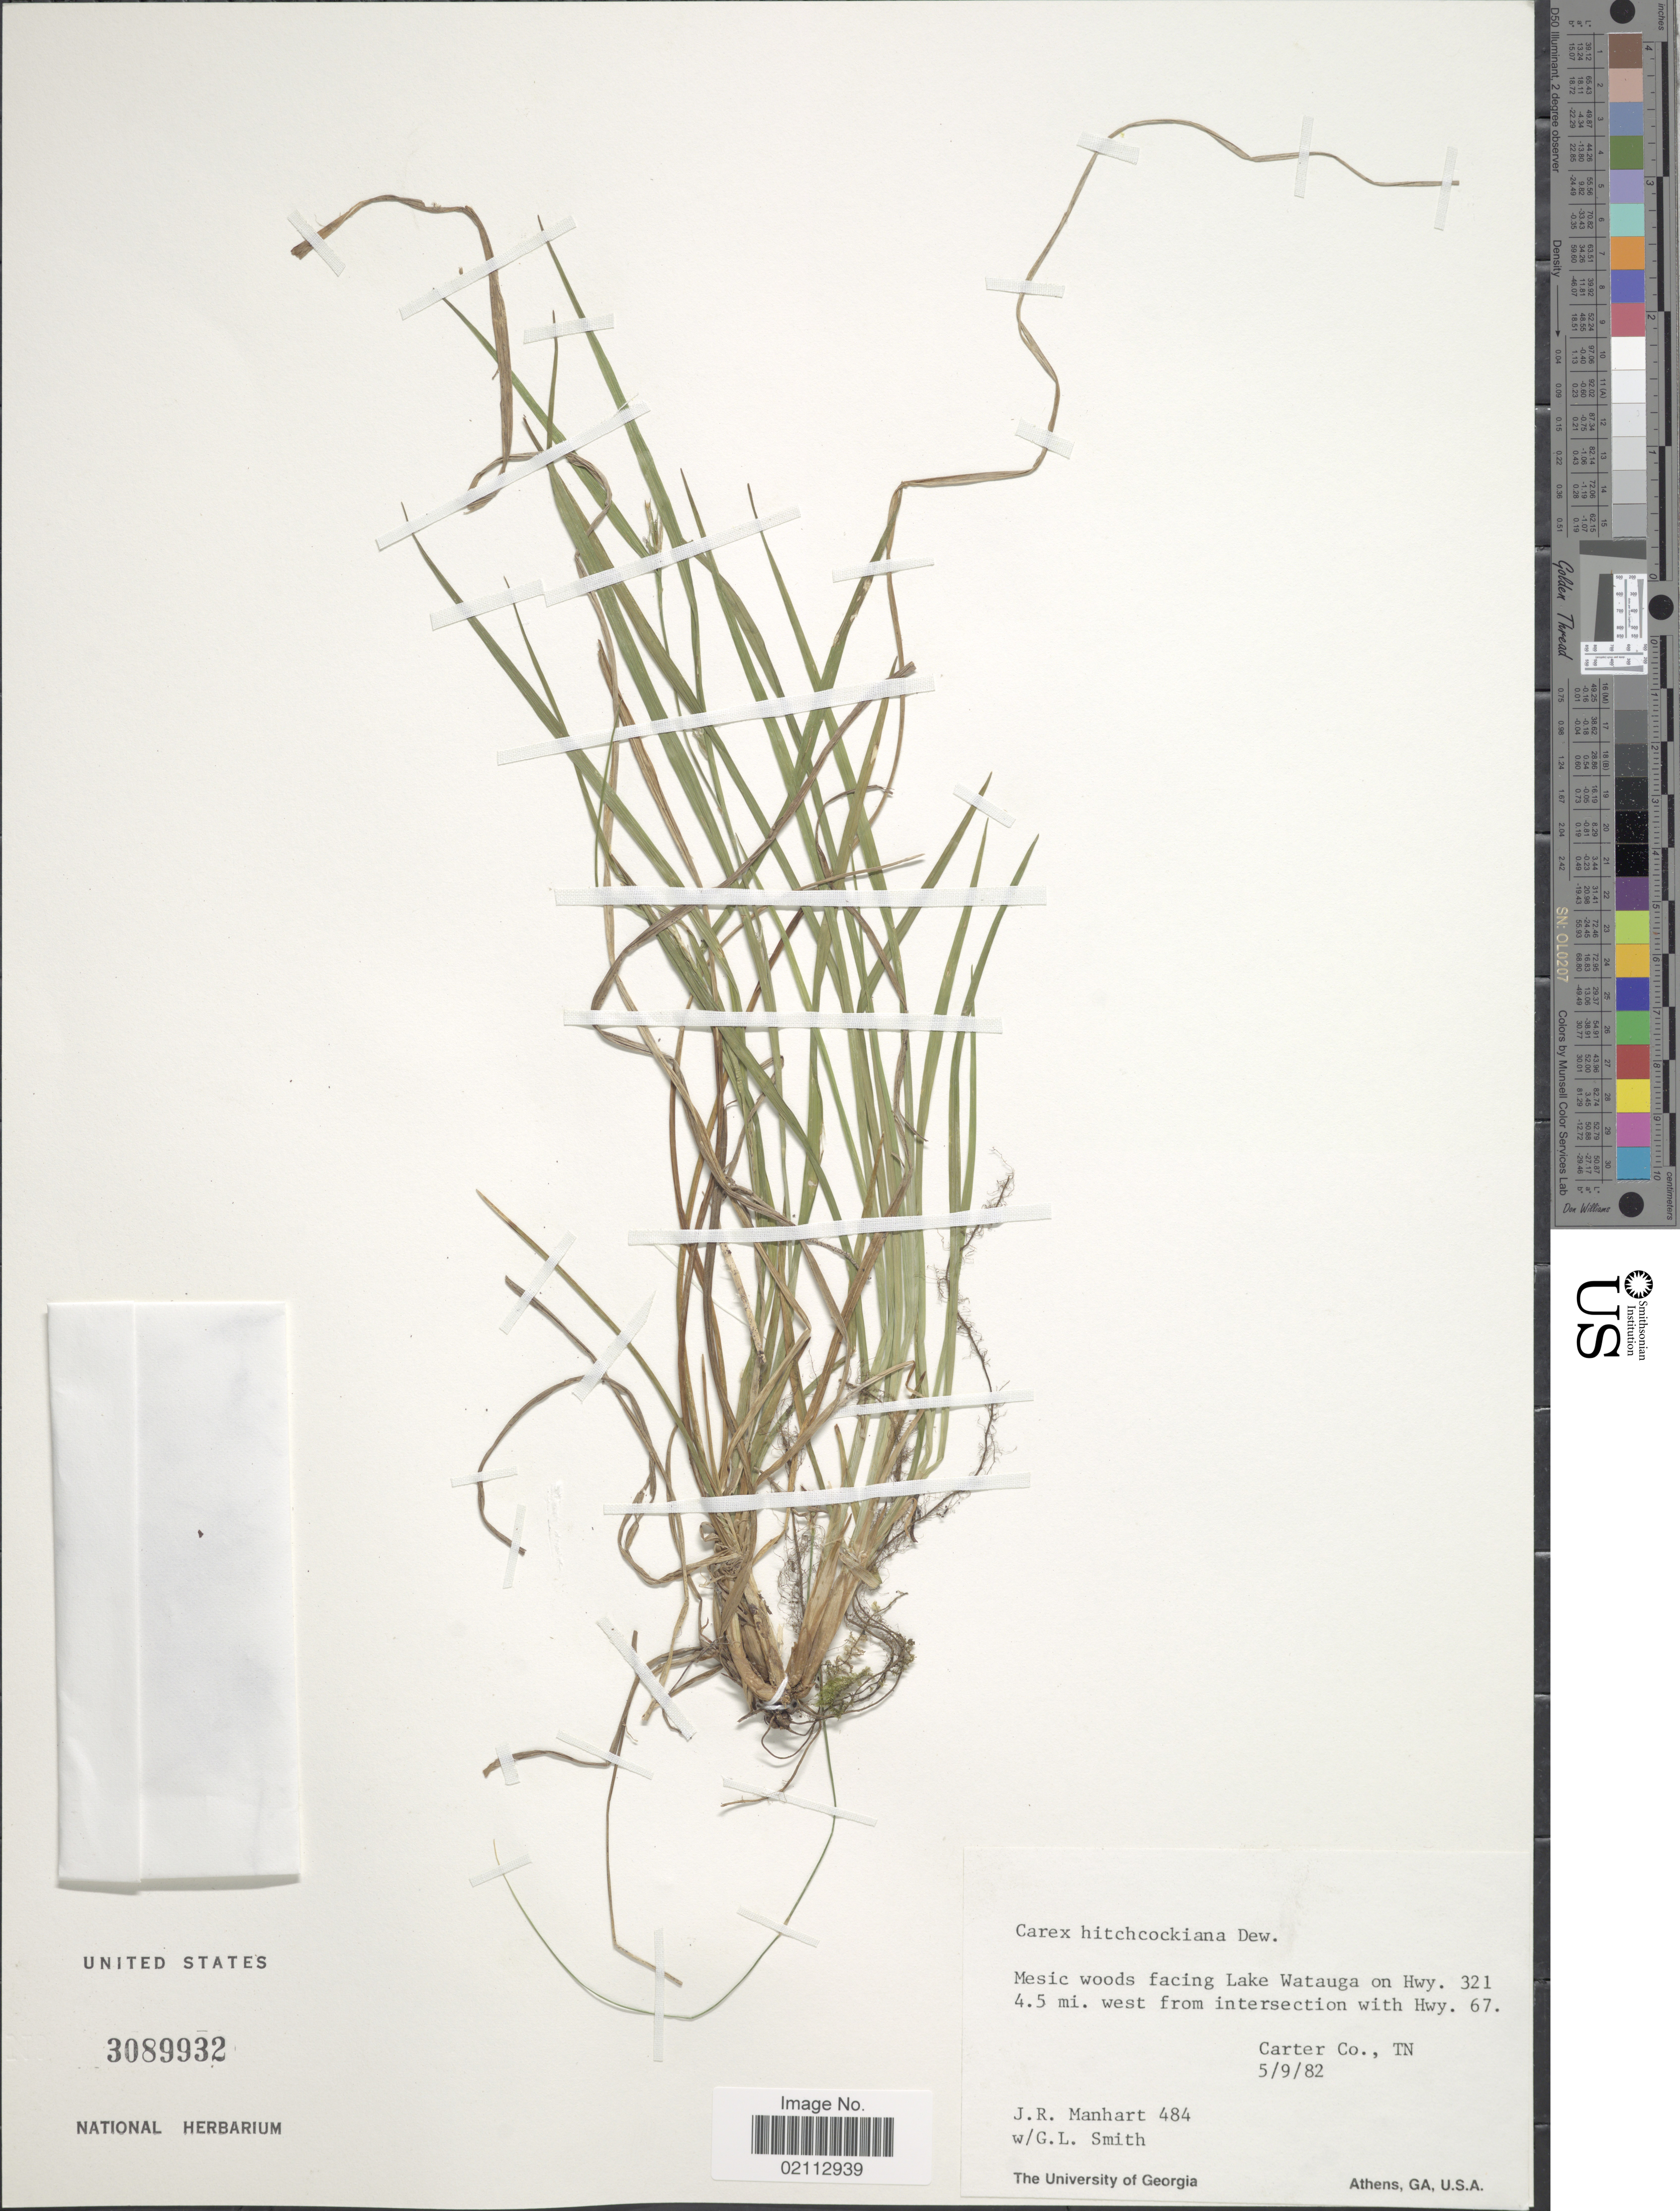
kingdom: Plantae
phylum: Tracheophyta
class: Liliopsida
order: Poales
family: Cyperaceae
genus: Carex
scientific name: Carex hitchcockiana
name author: Dewey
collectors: J. Manhart & G. L. Smith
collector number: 484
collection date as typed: Transcribed d/m/y: 9/5/82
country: United States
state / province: Tennessee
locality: Mesic woods facing Lake Watauga on Hwy. 321 4.5 mi. west from intersection with Hwy. 67. Carter Co.,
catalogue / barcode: US 3089932